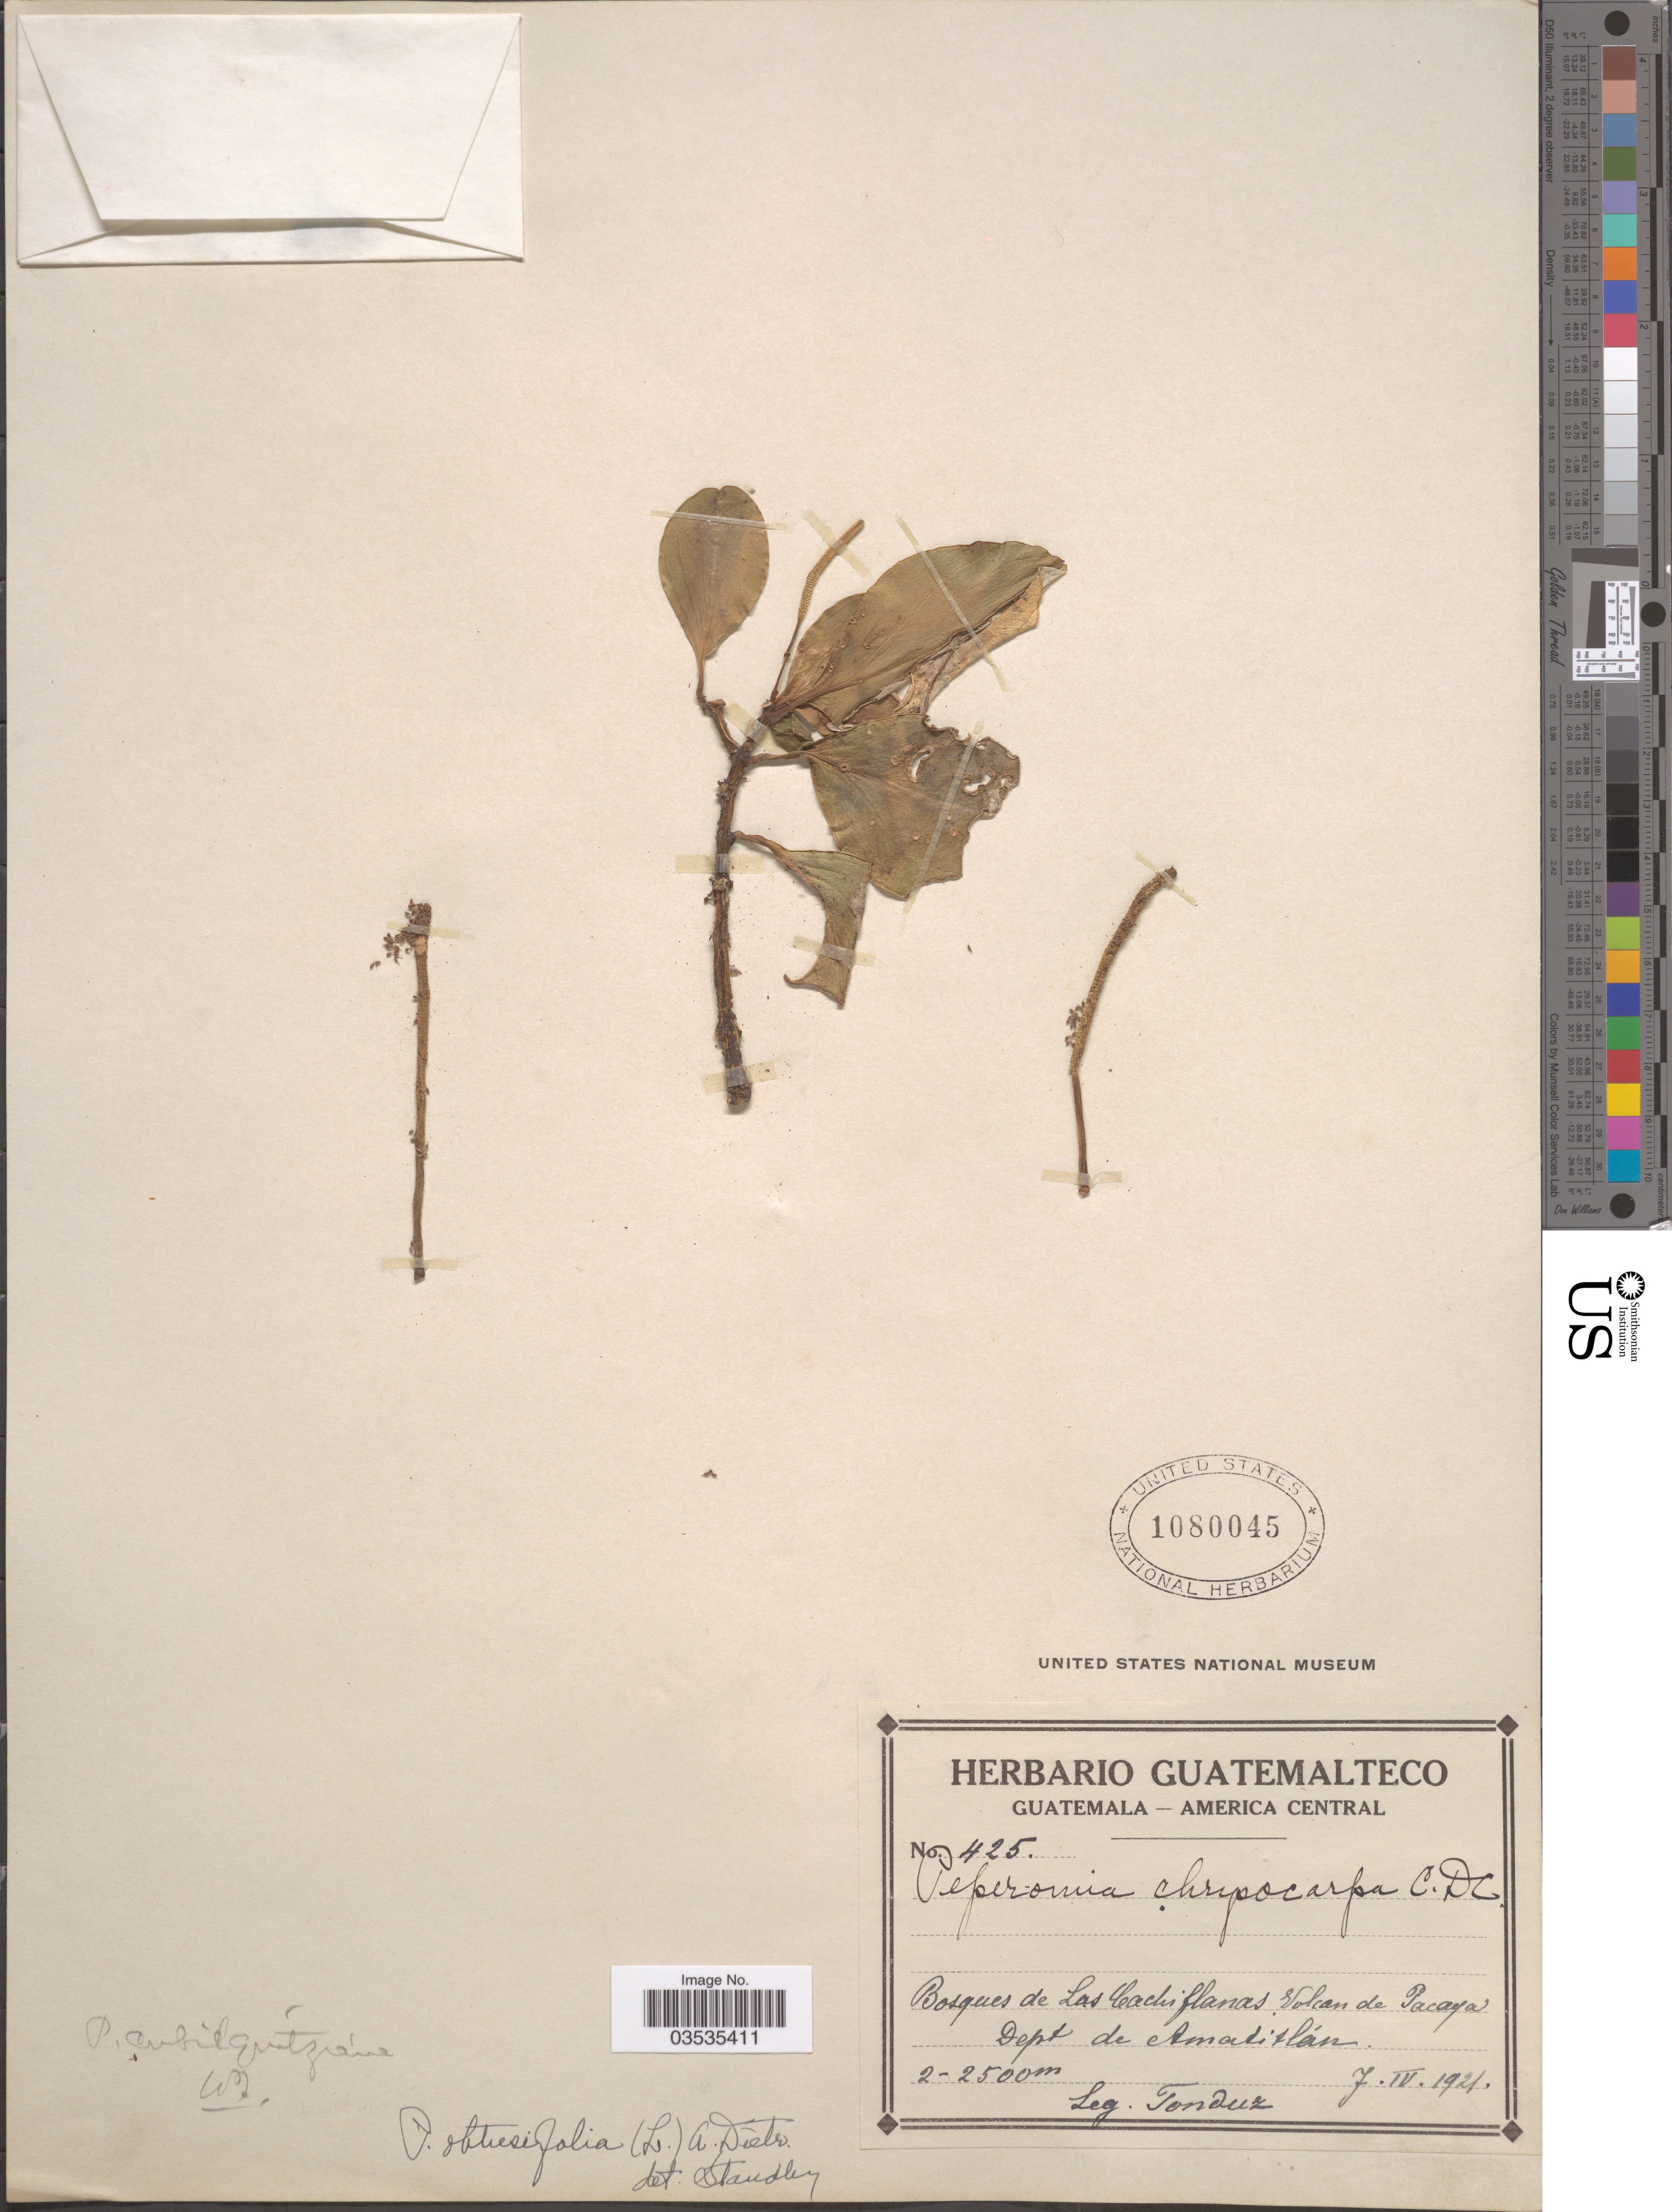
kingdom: Plantae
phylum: Tracheophyta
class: Magnoliopsida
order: Piperales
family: Piperaceae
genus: Peperomia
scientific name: Peperomia obtusifolia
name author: (L.) A. Dietr.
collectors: Tonduz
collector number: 425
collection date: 1921-04-07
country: Guatemala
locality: Bosques de Las Cachiflanas, Volcan de Pacaya, Dept. de Amatitlán.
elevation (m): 2000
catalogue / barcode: US 1080045